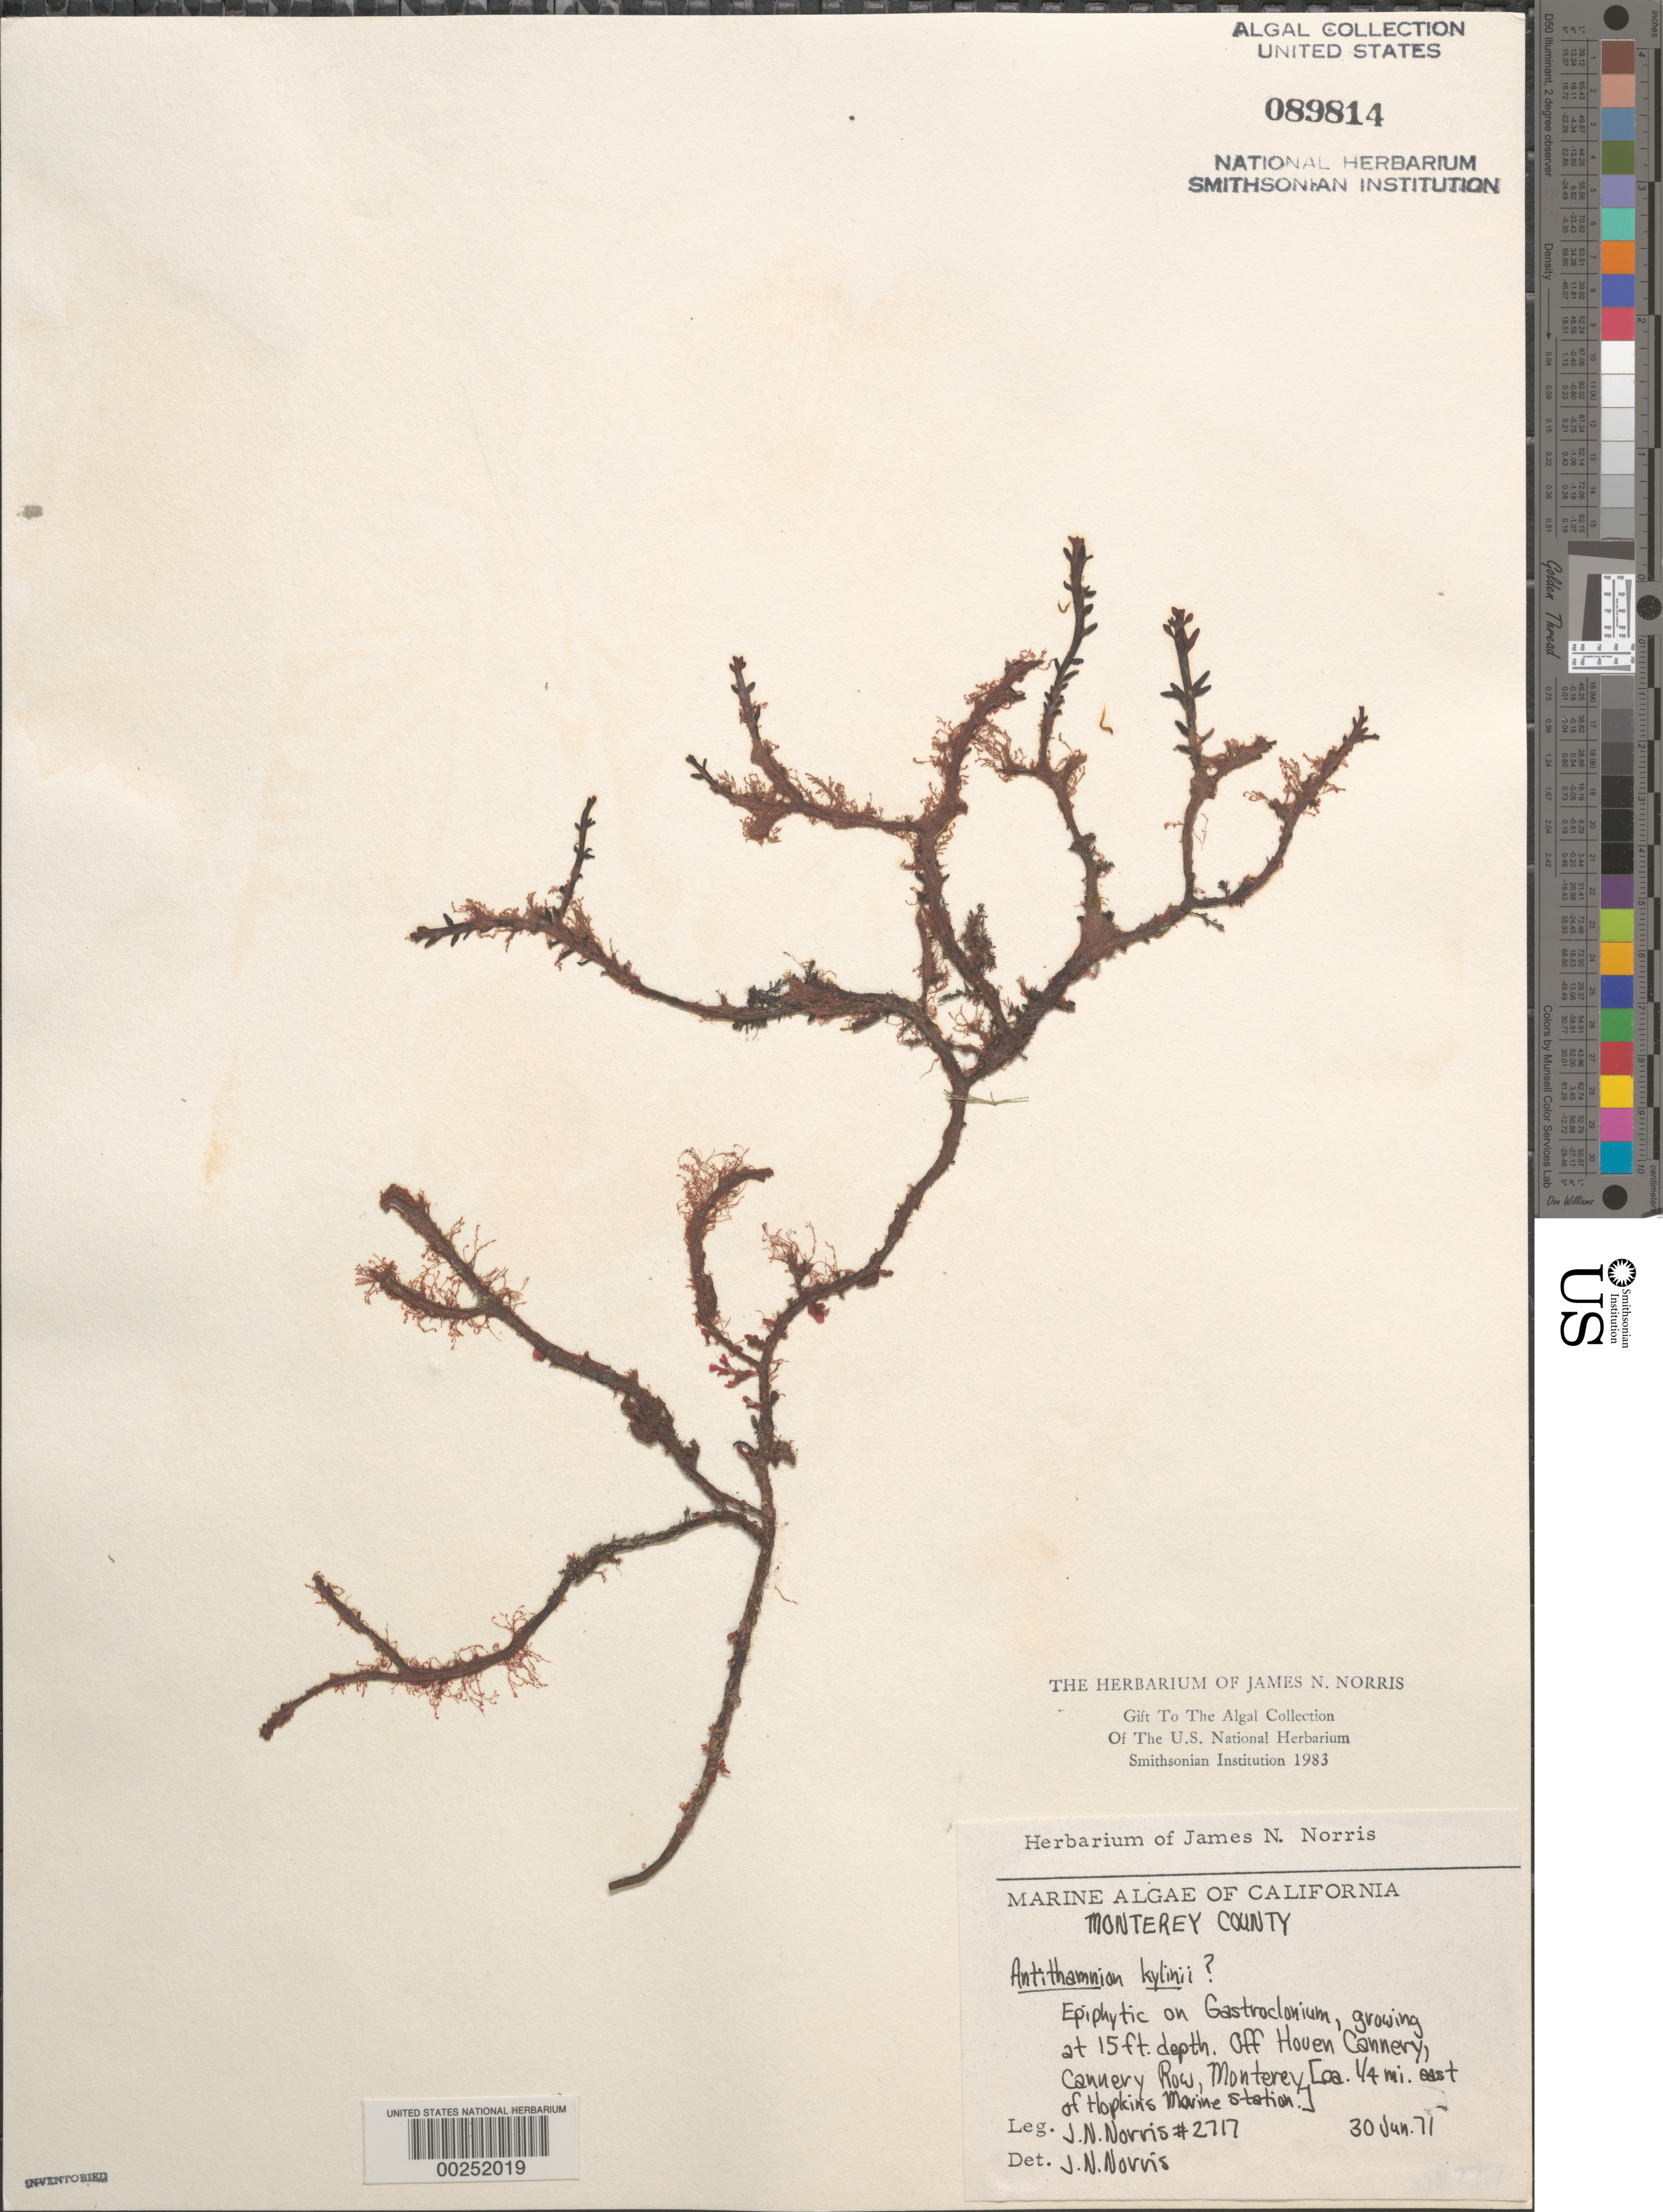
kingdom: Plantae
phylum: Rhodophyta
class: Florideophyceae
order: Ceramiales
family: Ceramiaceae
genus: Antithamnion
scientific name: Antithamnion kylinii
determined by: Norris, James N.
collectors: J. N. Norris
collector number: JN-2717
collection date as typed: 30 Jun 1971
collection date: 1971-06-30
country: United States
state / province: California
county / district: Monterey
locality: Cannery Row, Point Aulon, Monterey, off Hovden Cannery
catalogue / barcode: US 89814